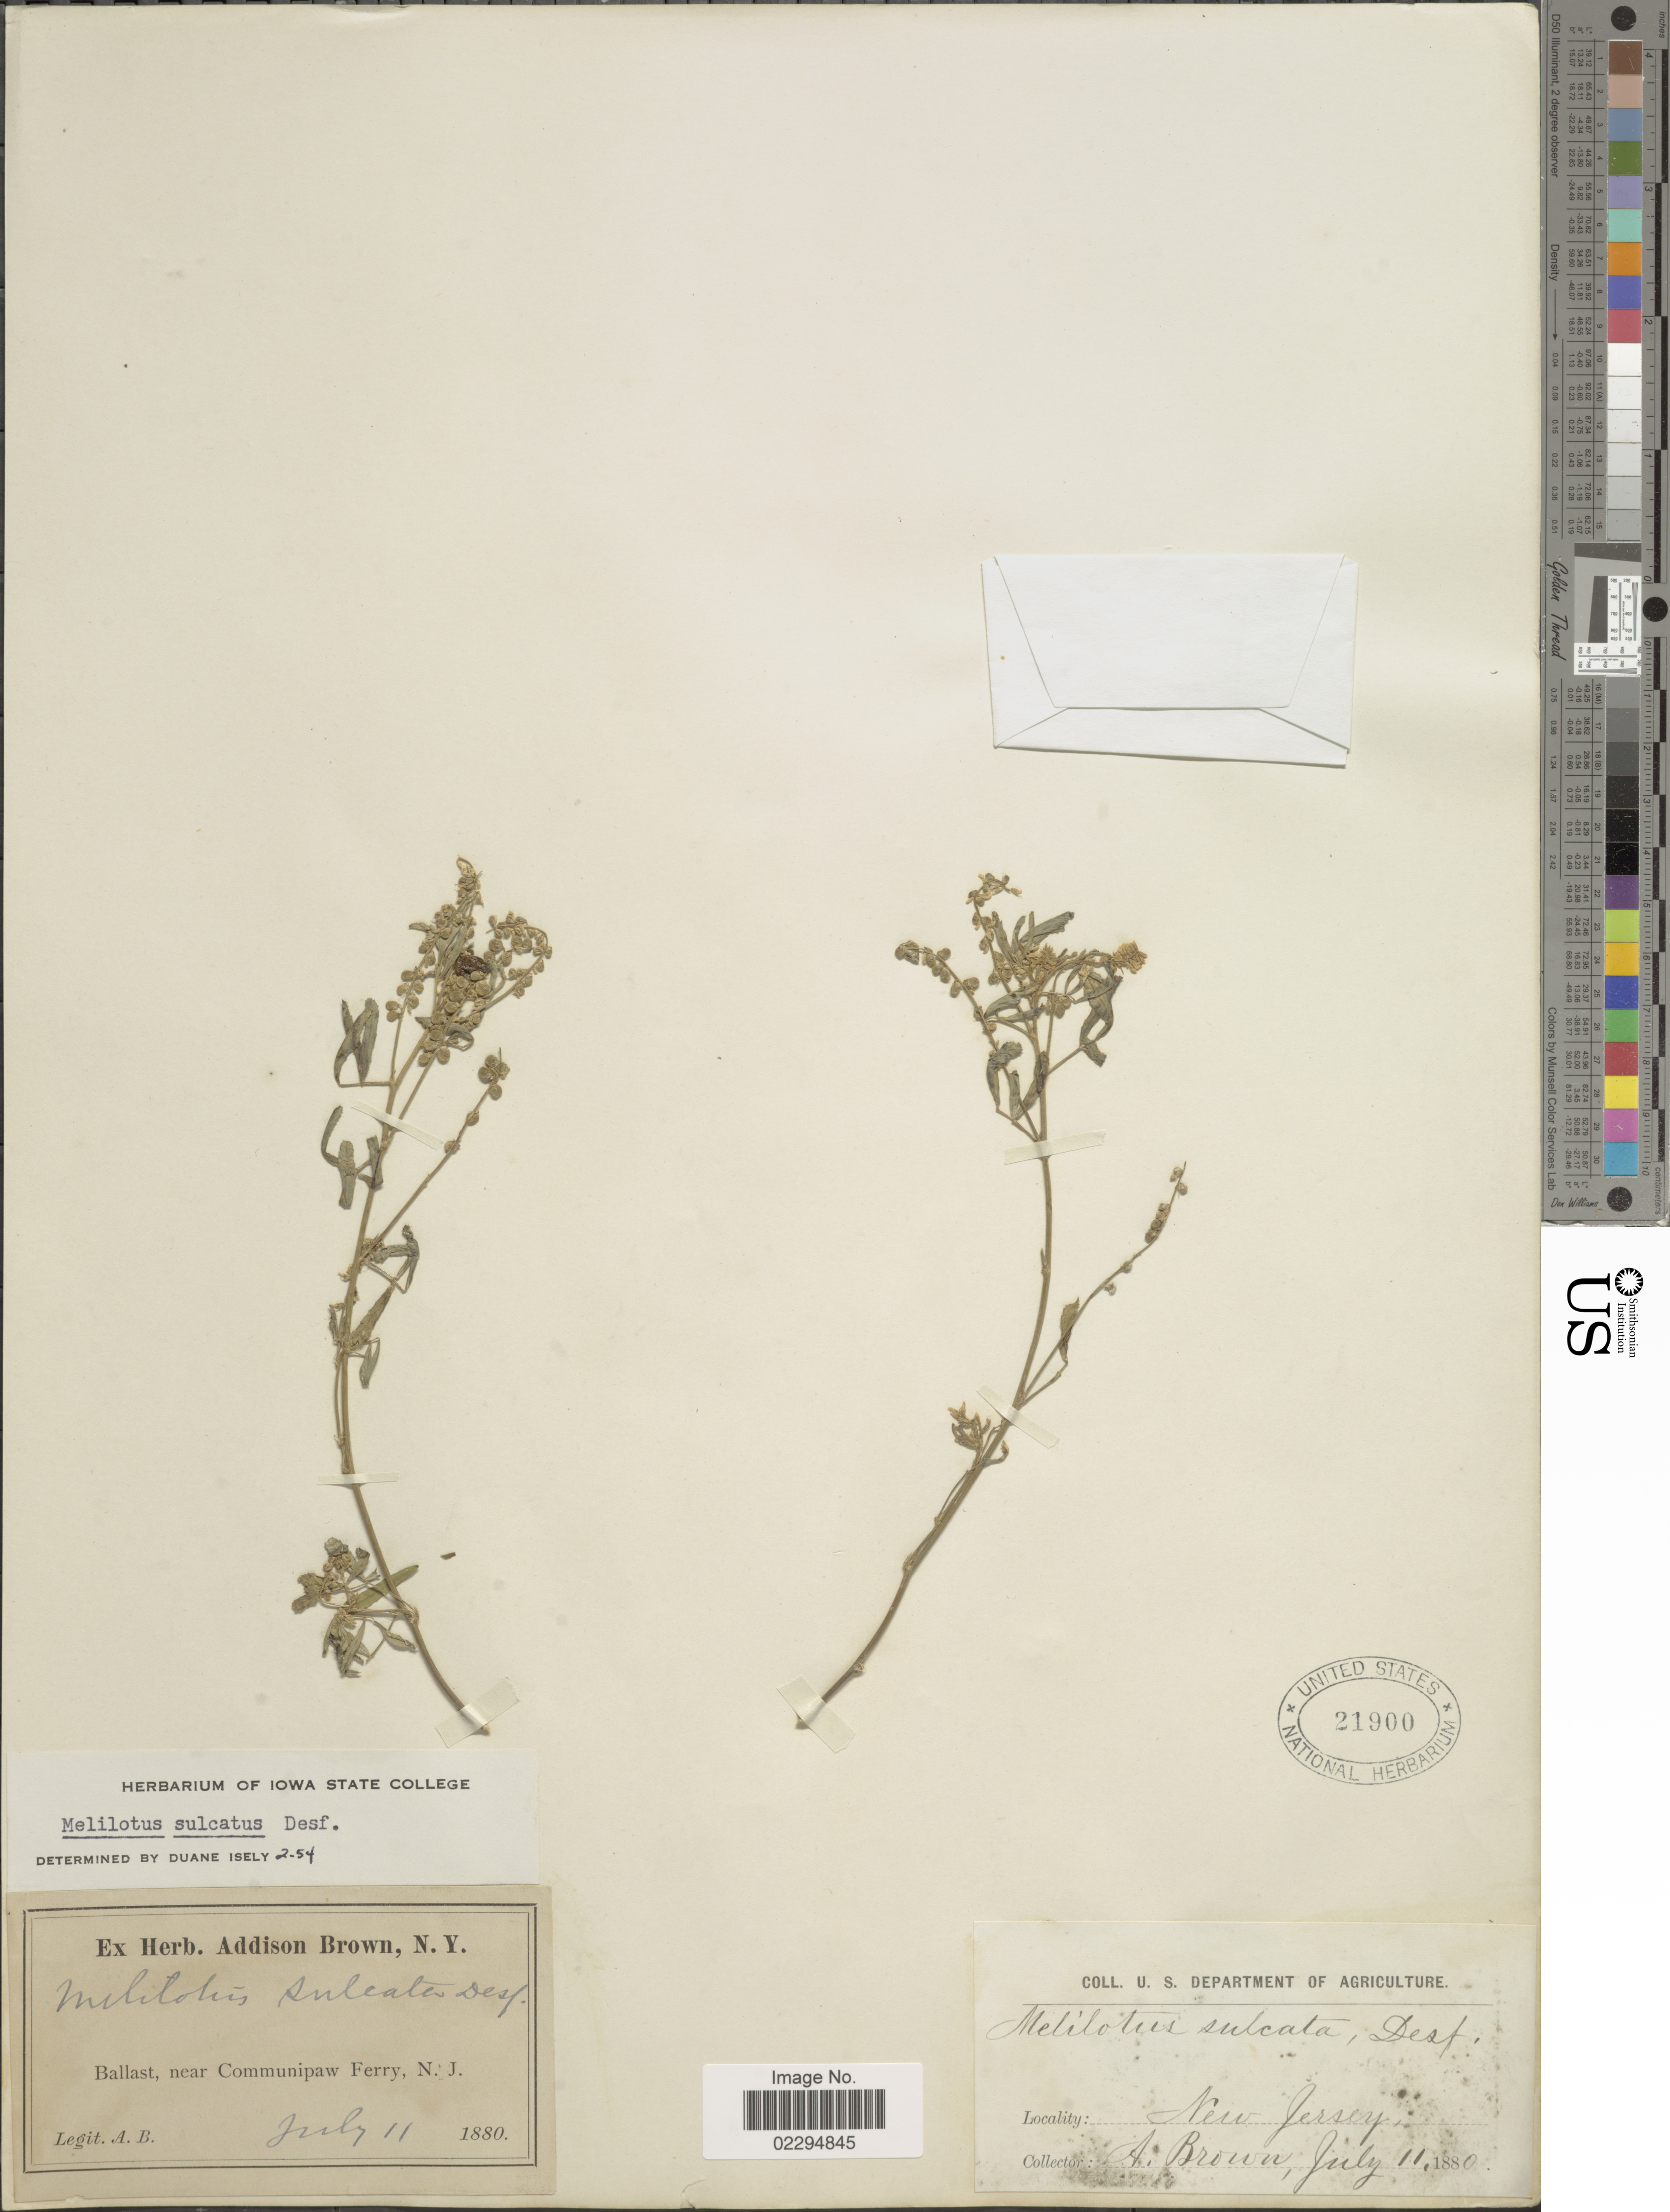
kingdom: Plantae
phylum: Tracheophyta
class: Magnoliopsida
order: Fabales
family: Fabaceae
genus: Melilotus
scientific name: Melilotus sulcatus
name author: Desf.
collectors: A. Brown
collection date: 1880-07-11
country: United States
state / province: New Jersey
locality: Ballast, near Communipaw Ferry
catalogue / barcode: US 21900